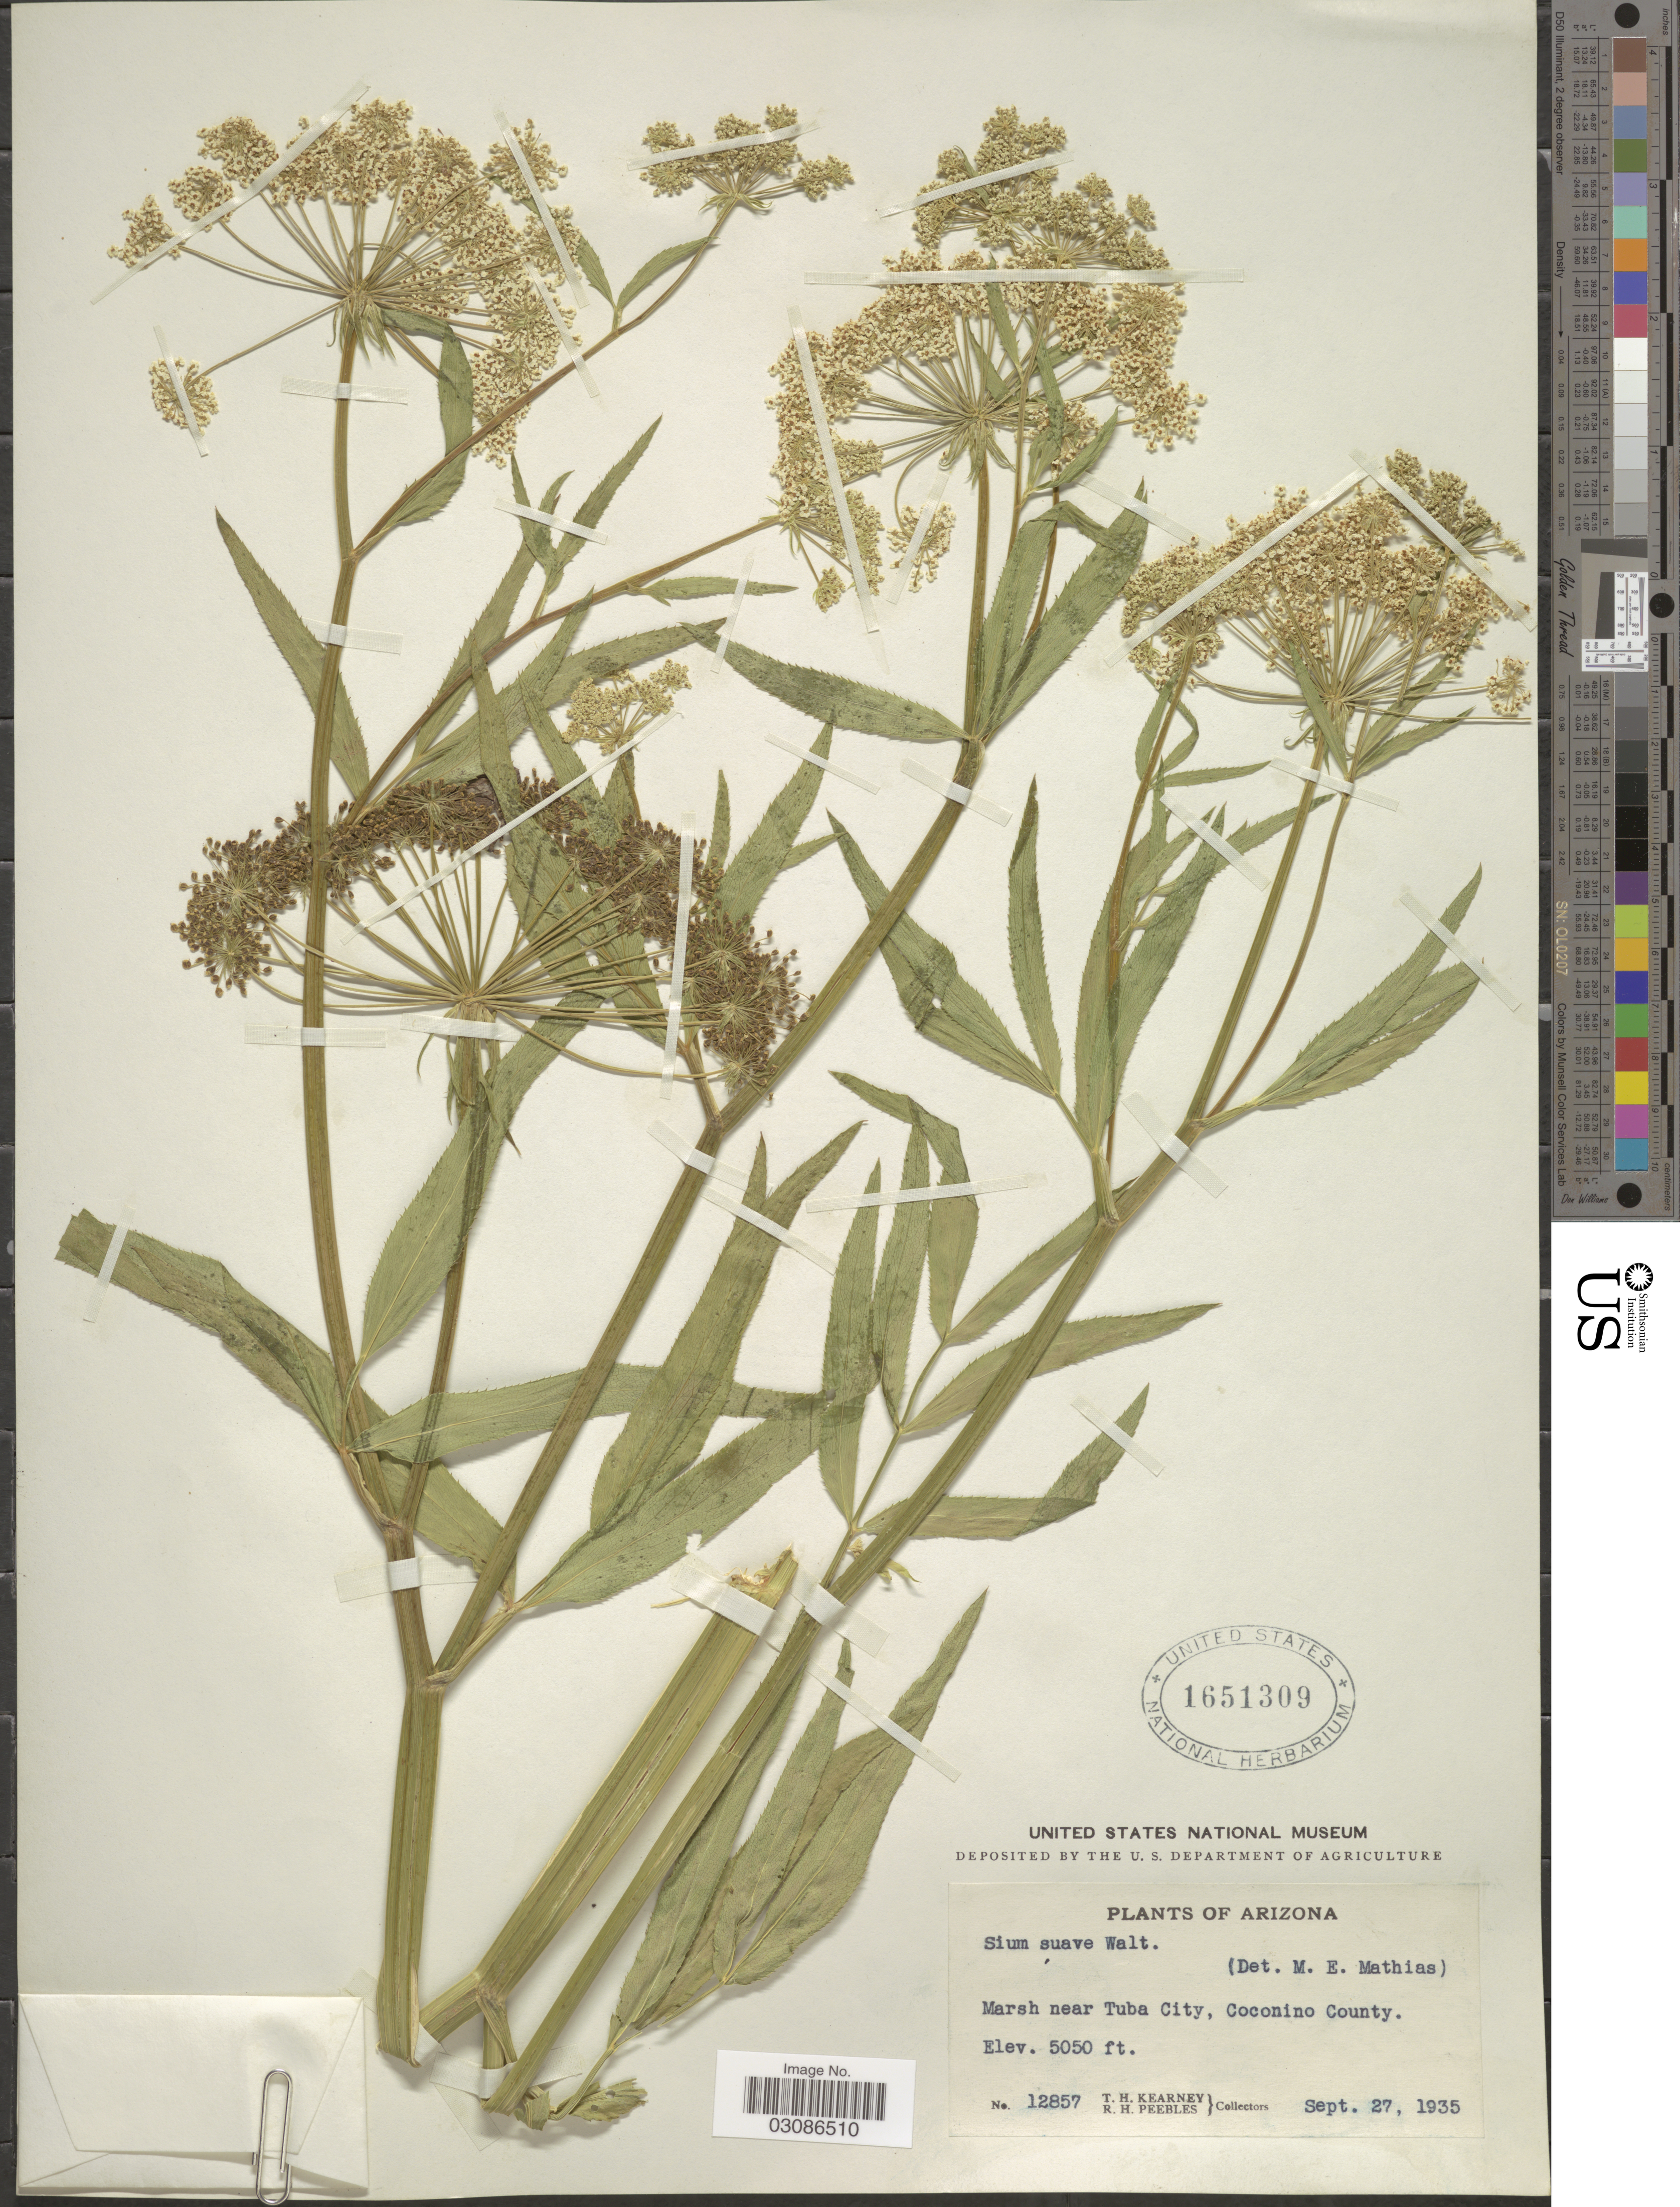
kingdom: Plantae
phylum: Tracheophyta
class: Magnoliopsida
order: Apiales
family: Apiaceae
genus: Sium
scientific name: Sium suave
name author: Walter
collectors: T. H. Kearney & R. H. Peebles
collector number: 12857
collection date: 1935-09-27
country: United States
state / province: Arizona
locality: Marsh near Tuba City, Coconino County.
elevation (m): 1539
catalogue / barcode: US 1651309